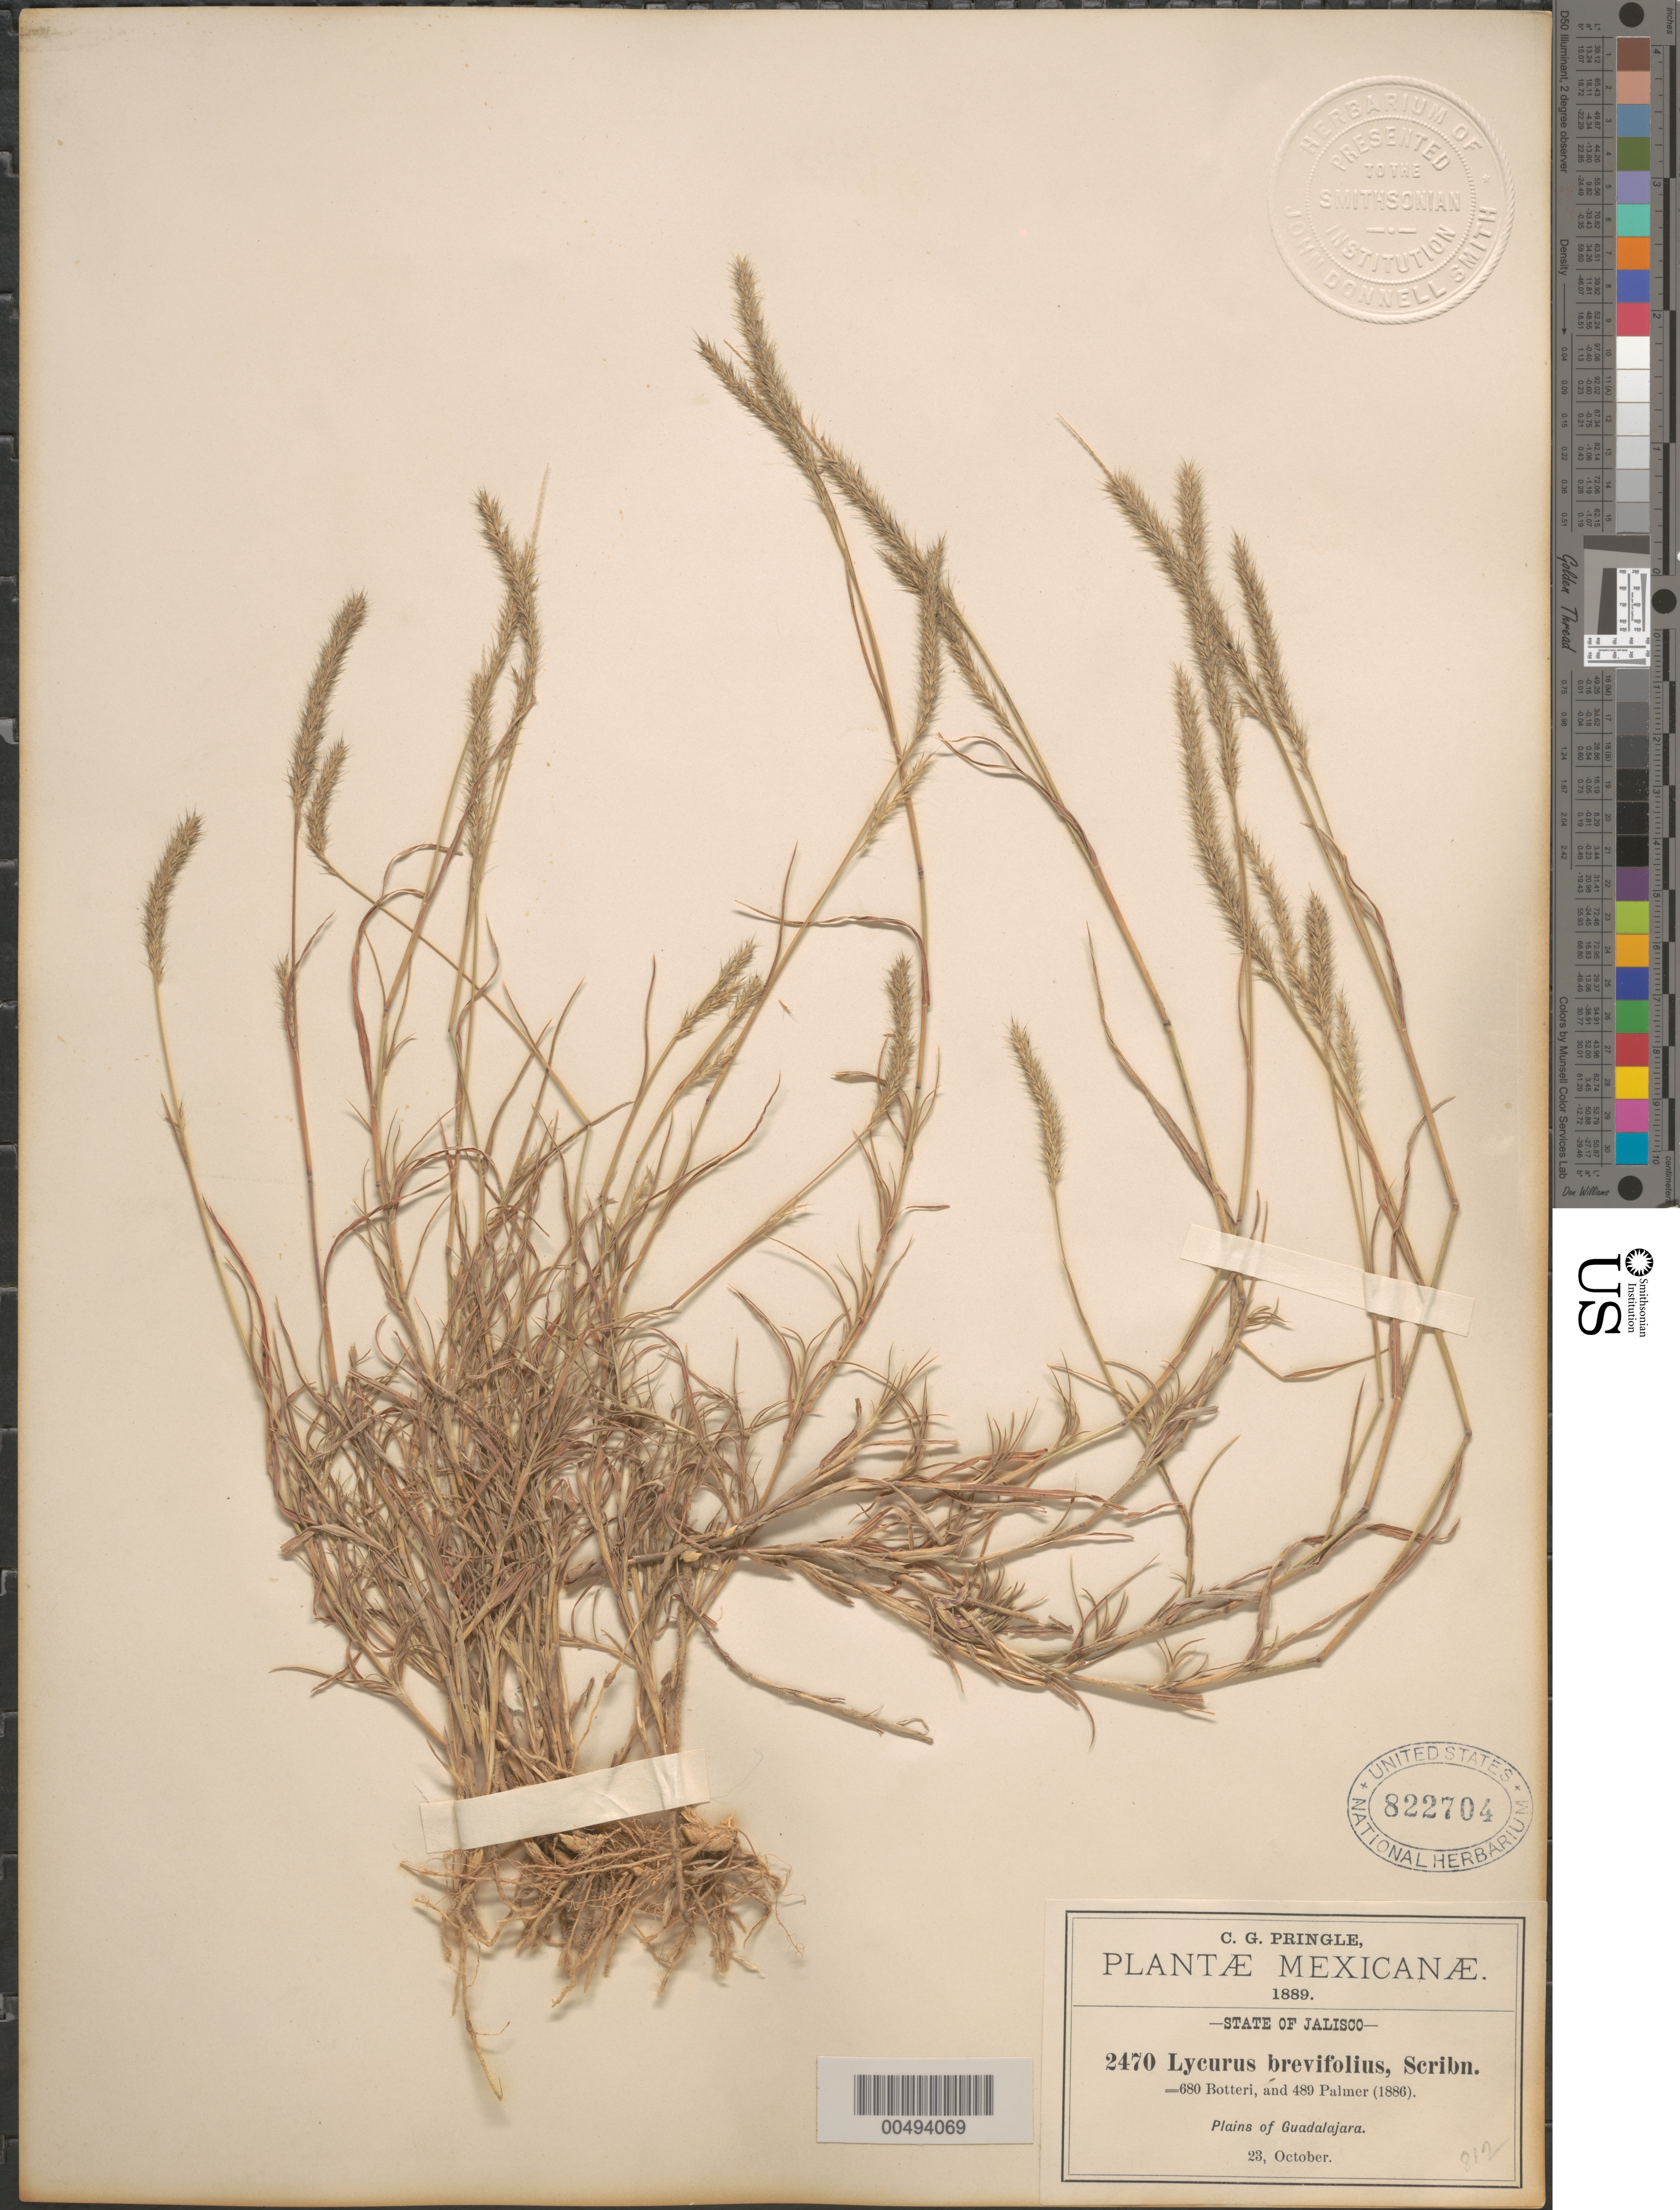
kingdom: Plantae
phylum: Tracheophyta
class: Liliopsida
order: Poales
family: Poaceae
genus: Lycurus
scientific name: Lycurus phleoides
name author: Kunth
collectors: C. G. Pringle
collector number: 2470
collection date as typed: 23 Oct 1889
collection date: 1889-10-23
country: Mexico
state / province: Jalisco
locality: Guadalajara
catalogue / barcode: US 822704